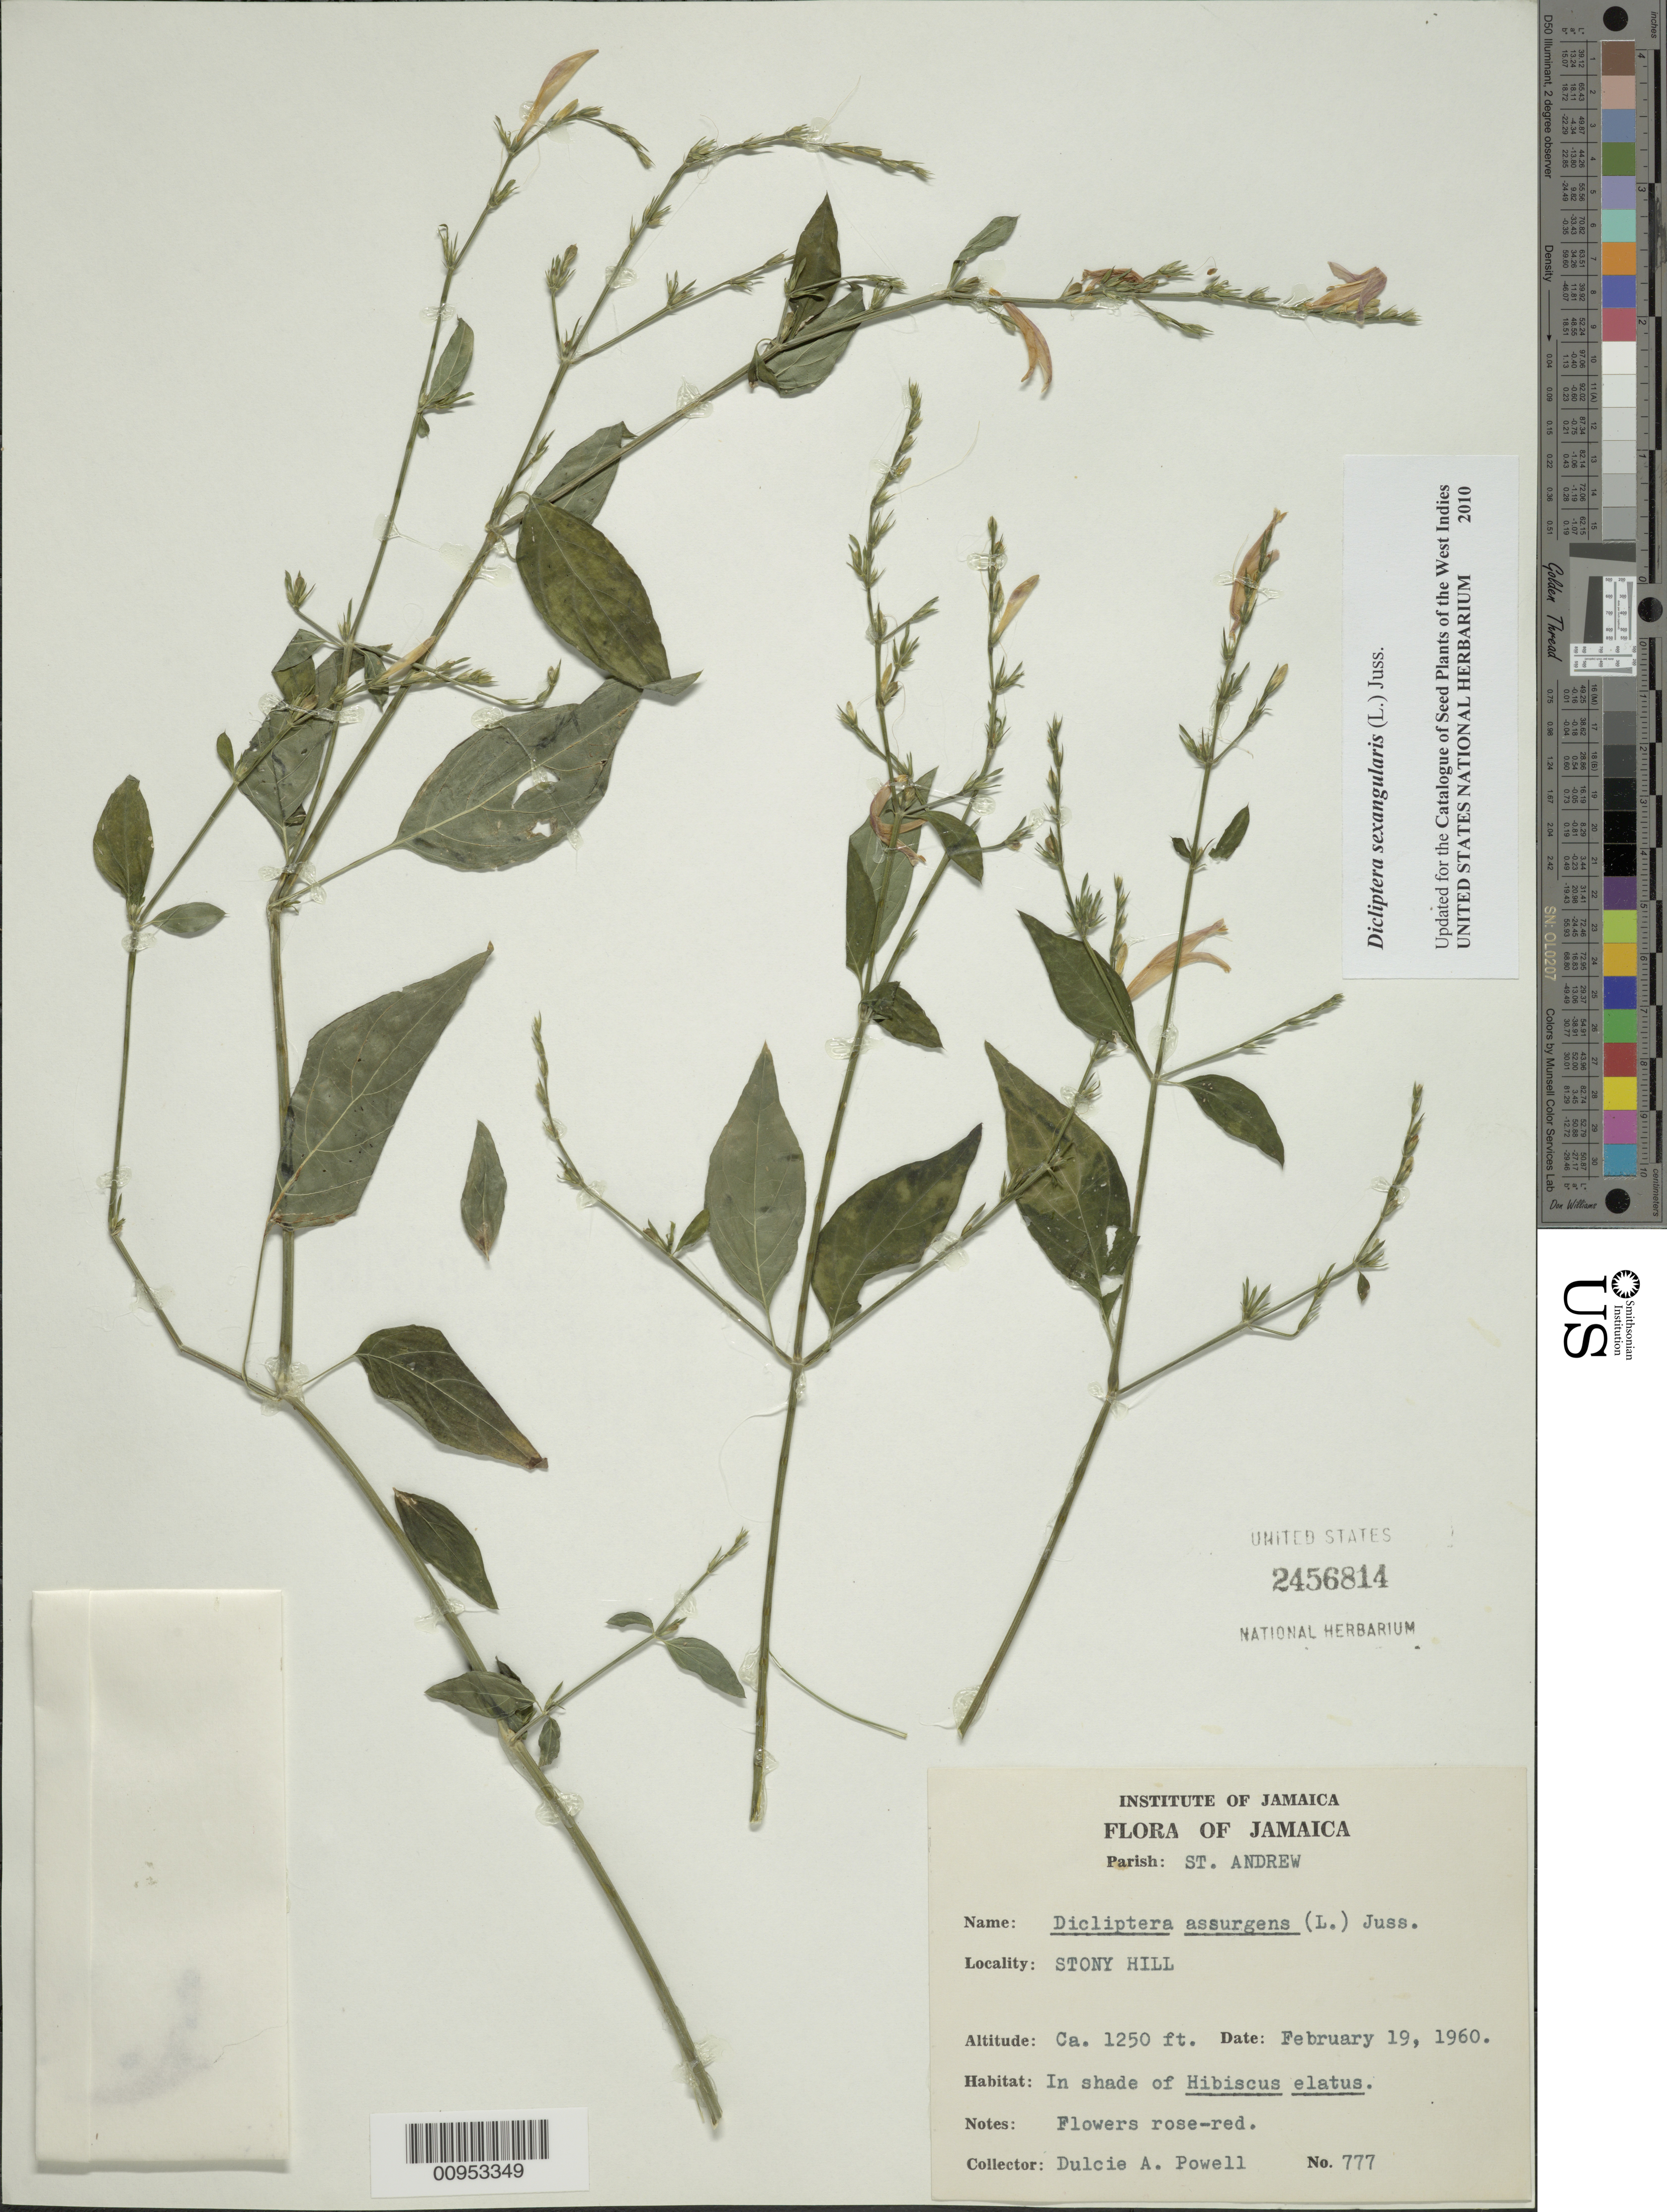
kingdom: Plantae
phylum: Tracheophyta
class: Magnoliopsida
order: Lamiales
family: Acanthaceae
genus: Dicliptera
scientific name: Dicliptera sexangularis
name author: (L.) Juss.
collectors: D. A. Powell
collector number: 777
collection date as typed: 19 Feb 1960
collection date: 1960-02-19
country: Jamaica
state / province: Saint Andrew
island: Jamaica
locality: Stony Hill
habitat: In shade of Hibiscus elatus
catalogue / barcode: US 2456814